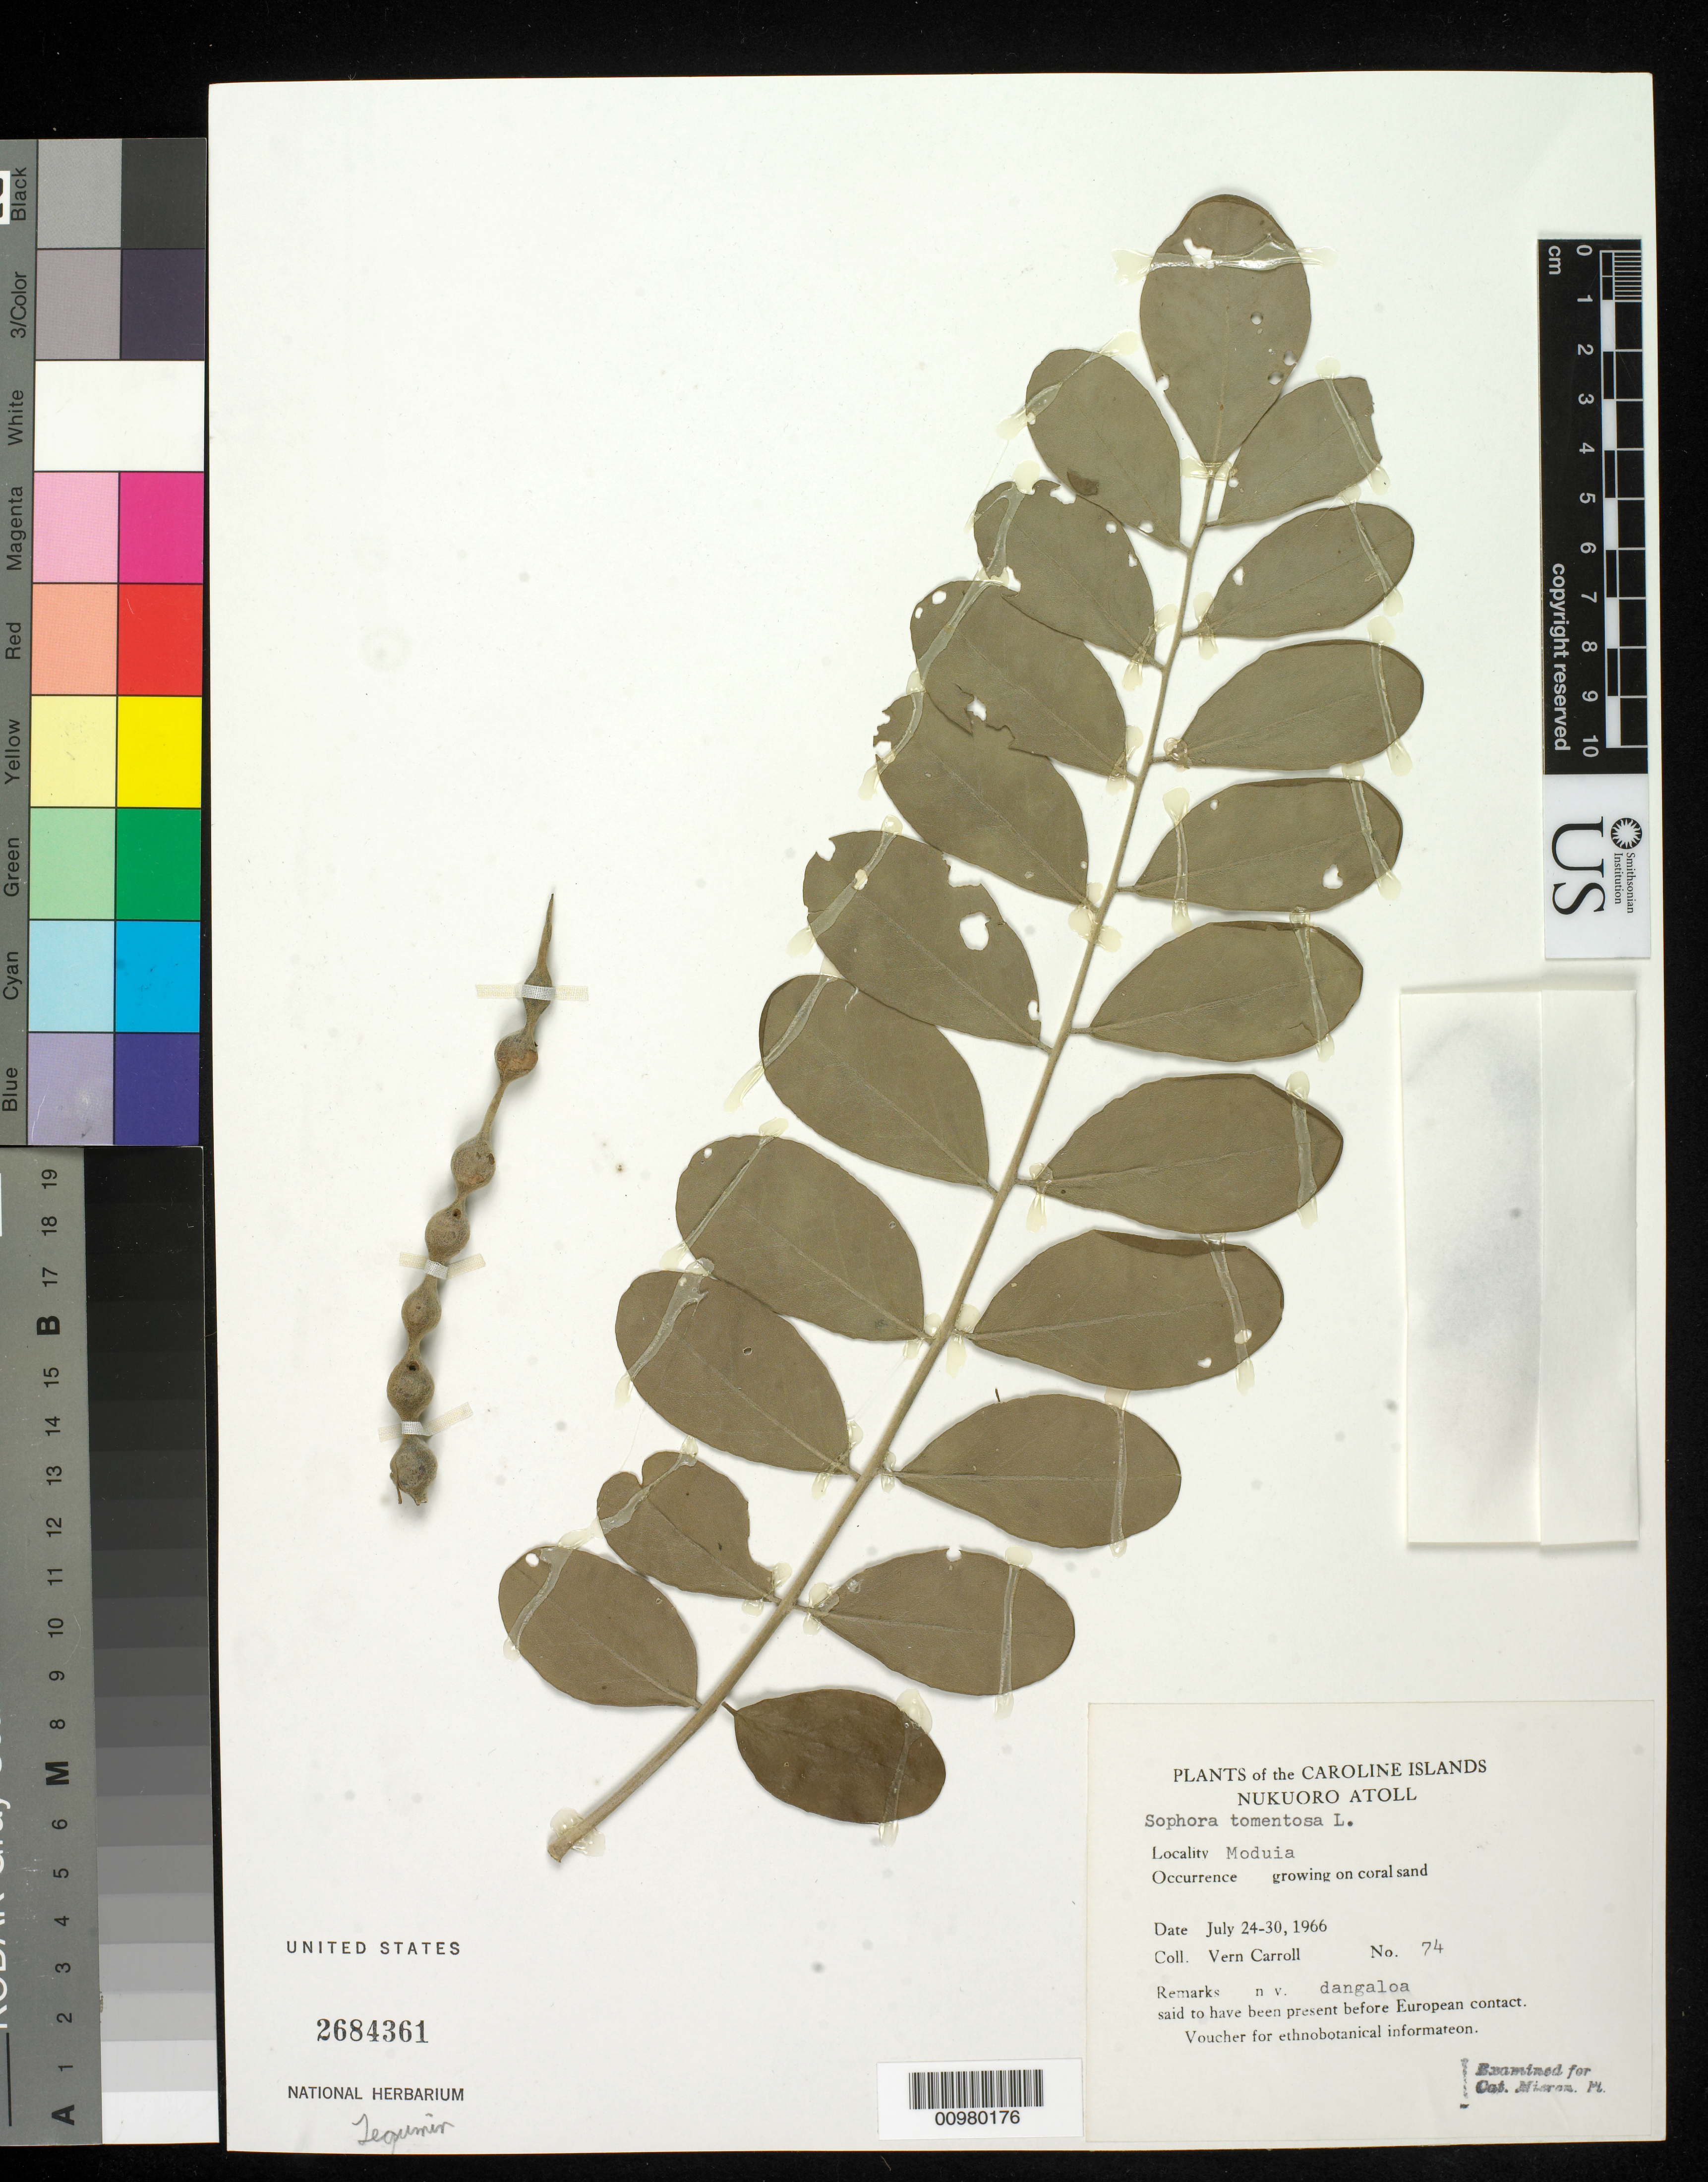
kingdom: Plantae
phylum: Tracheophyta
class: Magnoliopsida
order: Fabales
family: Fabaceae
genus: Sophora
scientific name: Sophora tomentosa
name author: L.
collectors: V. Carroll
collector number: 74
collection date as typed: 24 Jul 1966 to 30 Jul 1966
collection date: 1966-07-24/1966-07-30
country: Micronesia, Federated States of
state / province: Pohnpei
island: Nukuoro Atoll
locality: Moduia, growing on coral sand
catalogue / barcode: US 2684361